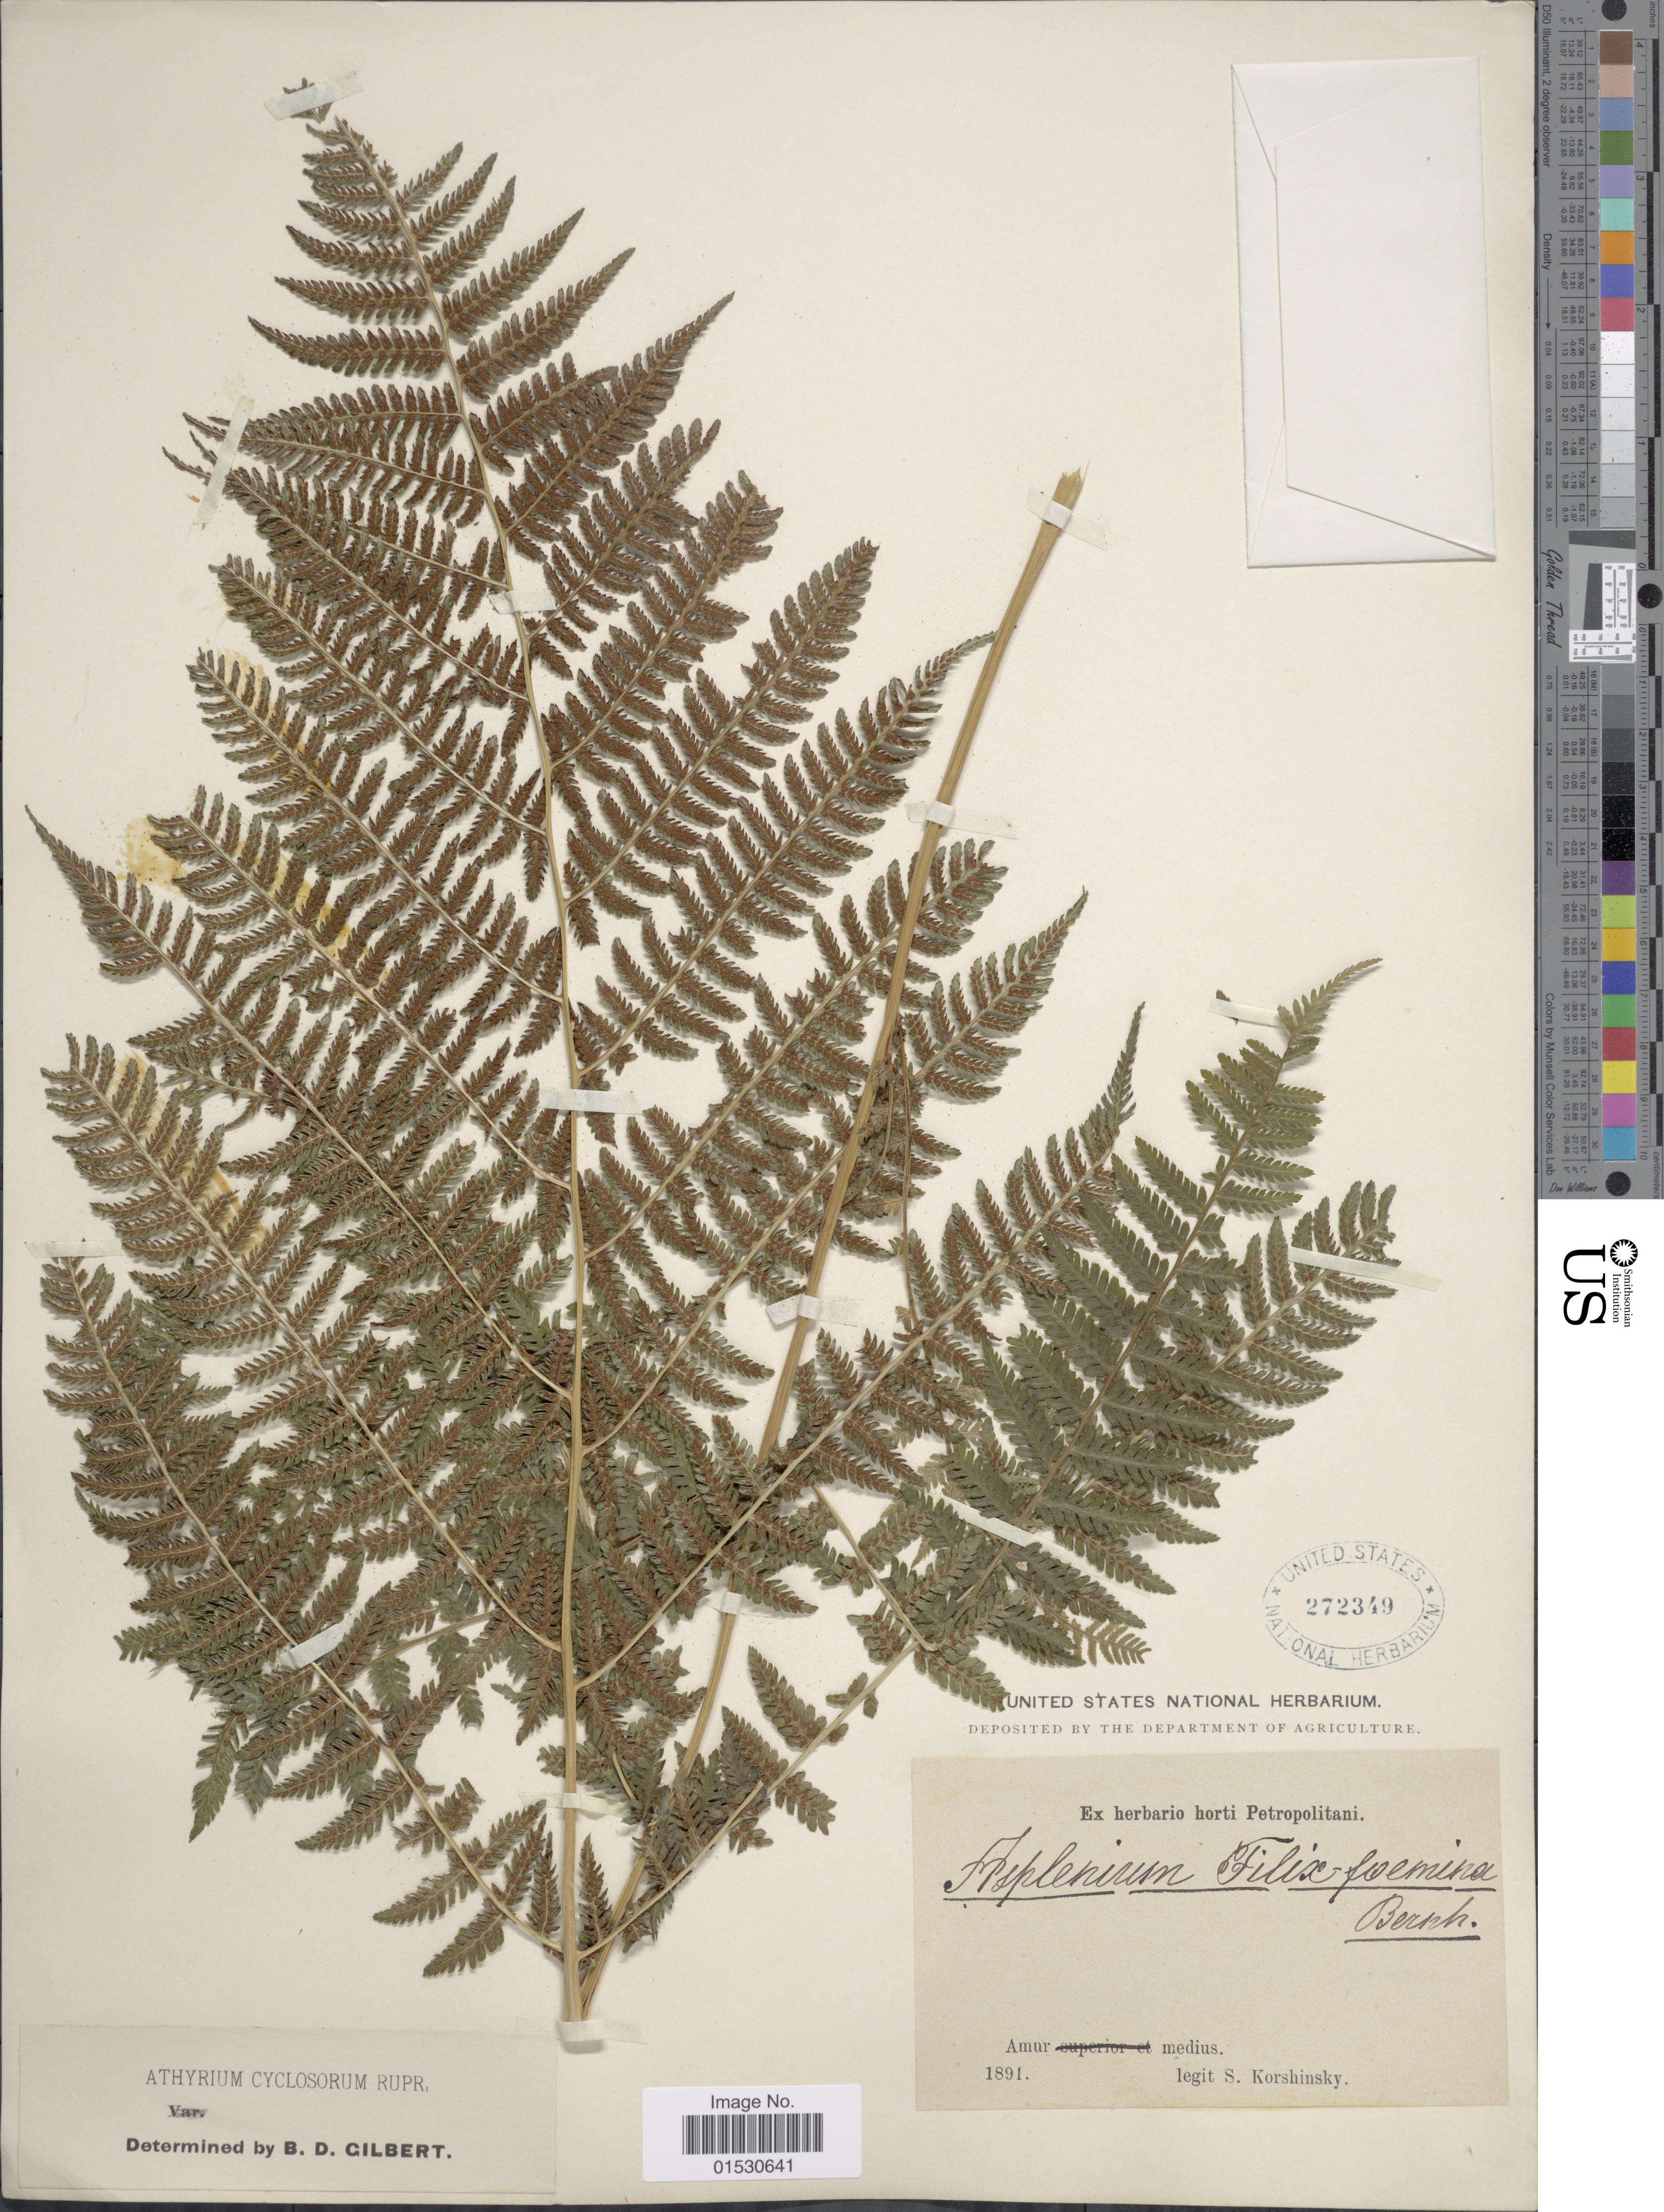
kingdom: Plantae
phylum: Tracheophyta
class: Polypodiopsida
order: Polypodiales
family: Athyriaceae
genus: Athyrium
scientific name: Athyrium filix-femina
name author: (L.) Roth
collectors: S. I. Korshinsky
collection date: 1891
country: Russian Federation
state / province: Amur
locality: Amur medius [unsure placement]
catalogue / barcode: US 272349